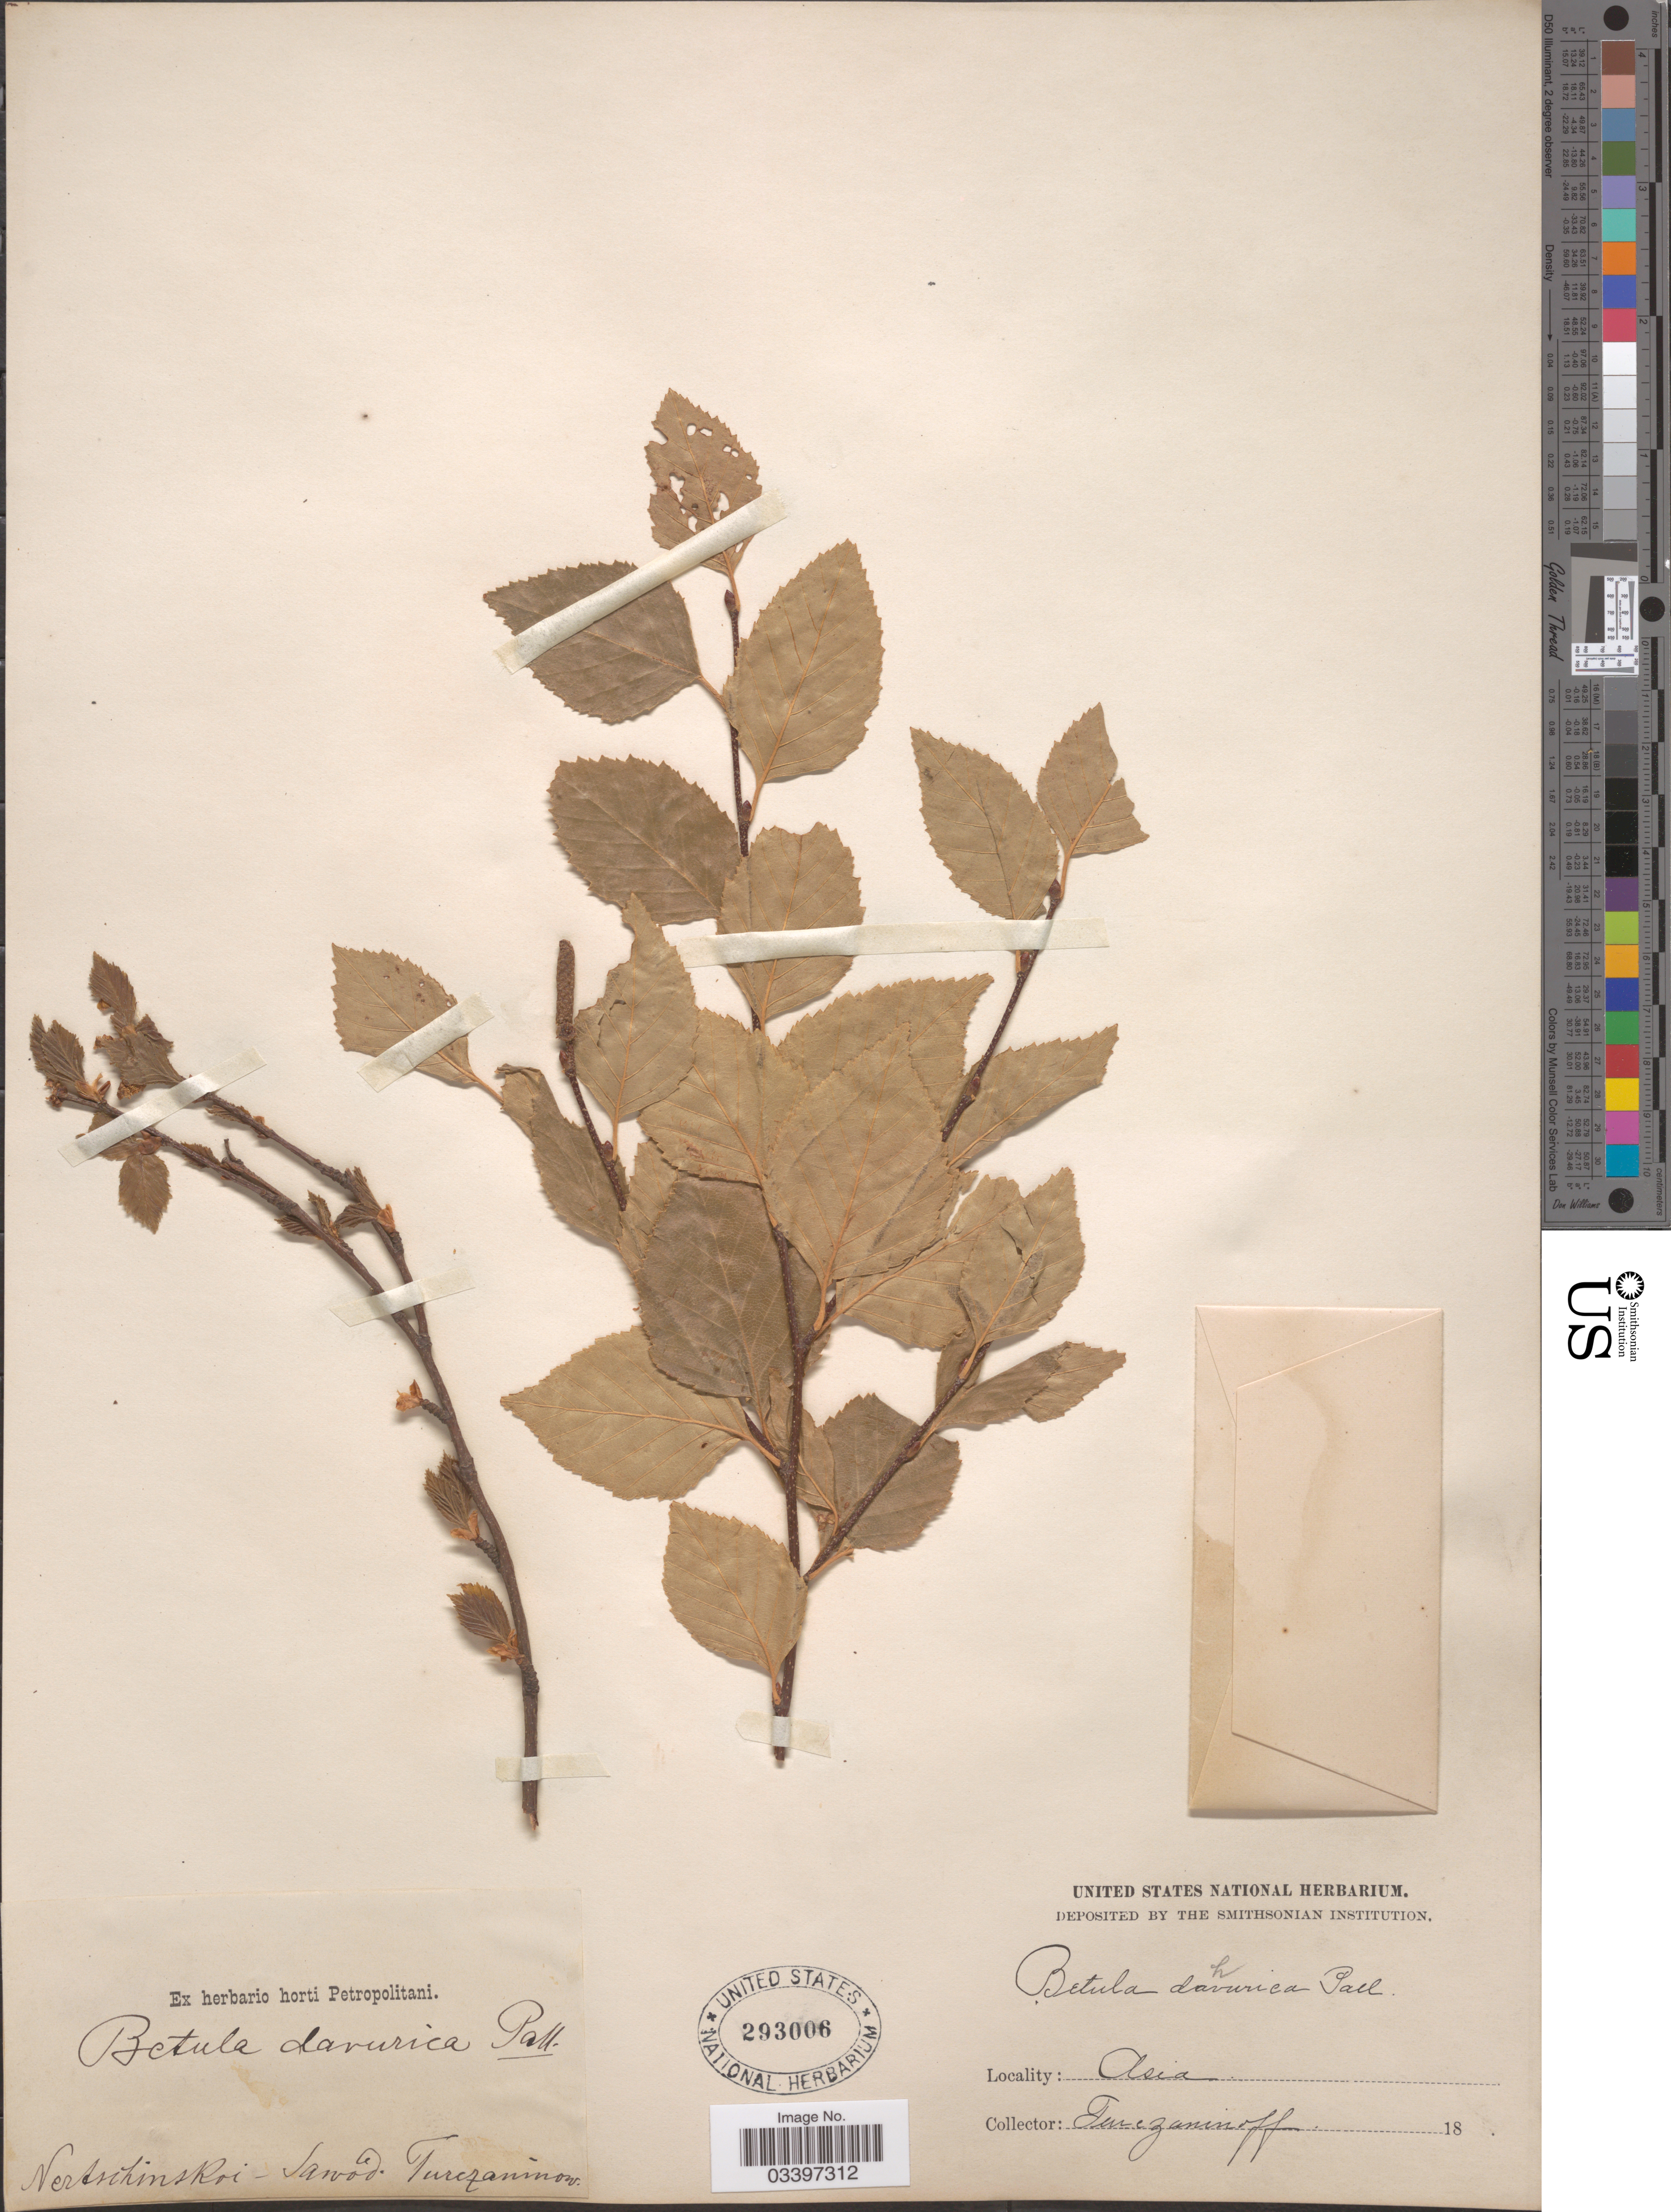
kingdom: Plantae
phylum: Tracheophyta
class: Magnoliopsida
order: Fagales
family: Betulaceae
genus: Betula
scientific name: Betula davurica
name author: Pall.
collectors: N. Turczaninow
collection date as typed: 18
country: Russian Federation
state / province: Zabaykalsky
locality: Asia. Nertschinskoi-Sawod. (Nerchensk factory)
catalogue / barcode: US 293006